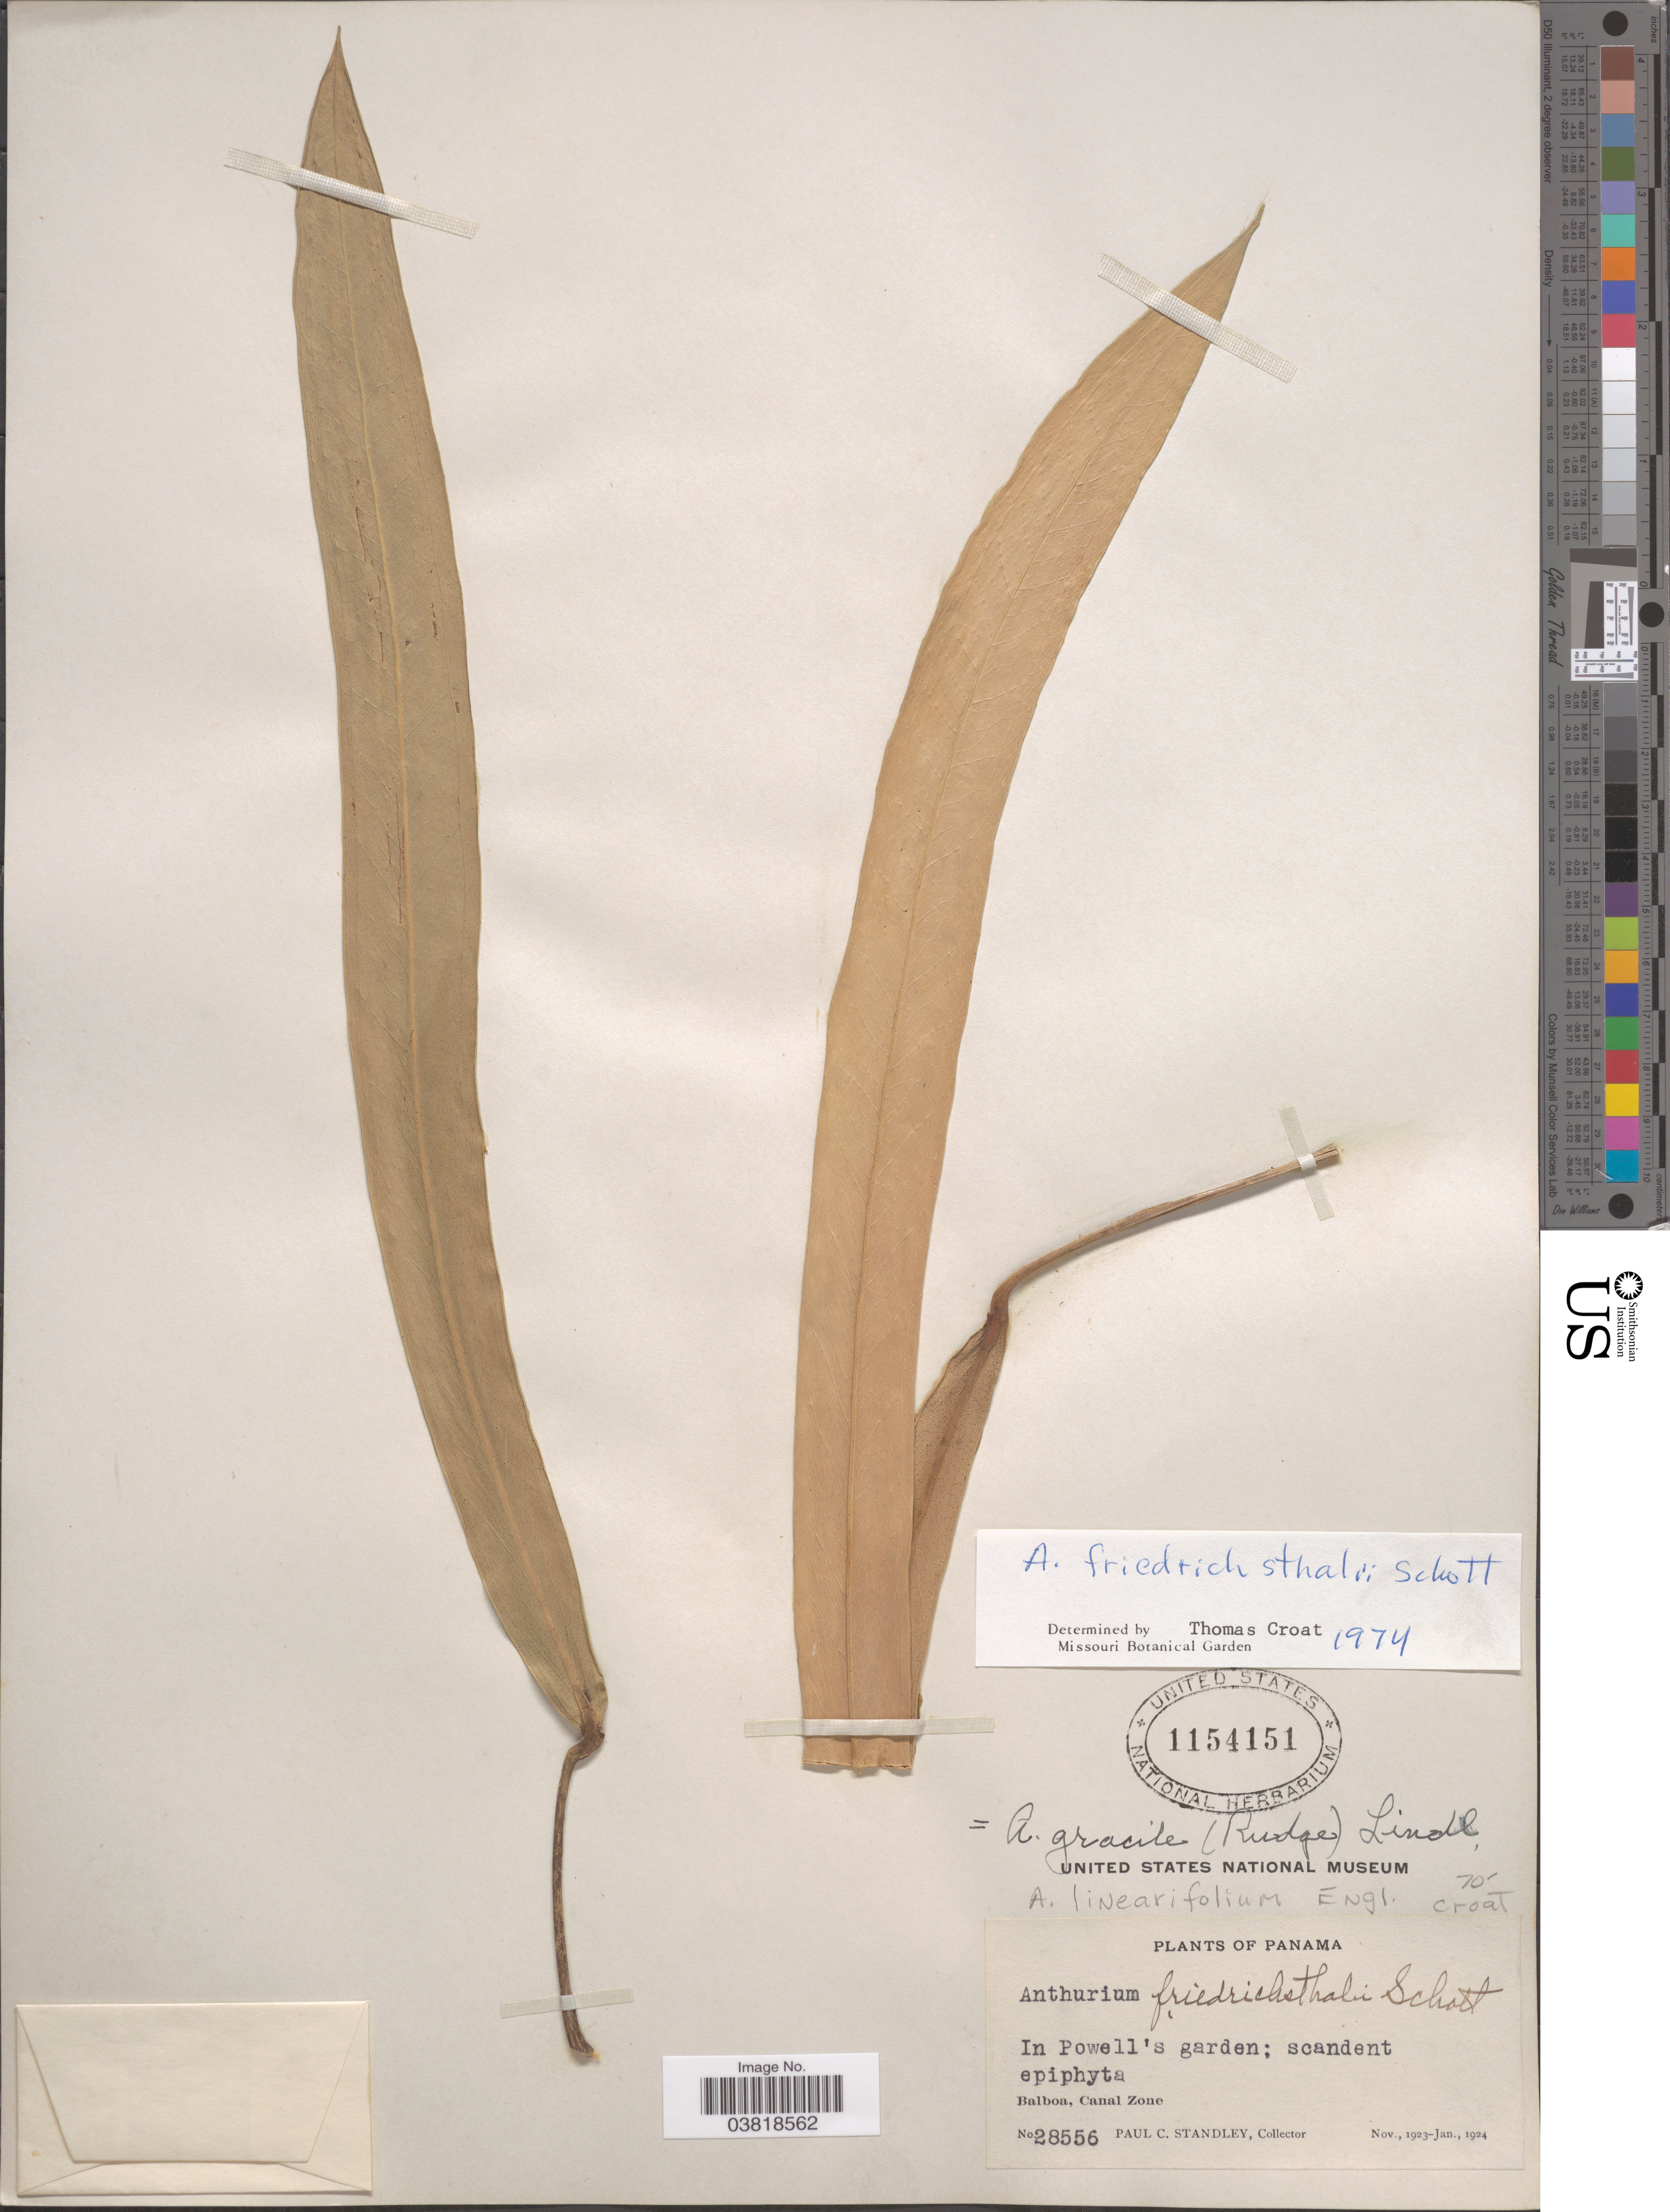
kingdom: Plantae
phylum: Tracheophyta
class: Liliopsida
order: Alismatales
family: Araceae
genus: Anthurium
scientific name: Anthurium friedrichsthalii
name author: Schott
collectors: P. C. Standley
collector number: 28556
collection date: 1923-11/1924-01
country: Panama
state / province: Colón / Panamá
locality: In Powell's garden. Balboa, Canal Zone.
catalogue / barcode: US 1154151